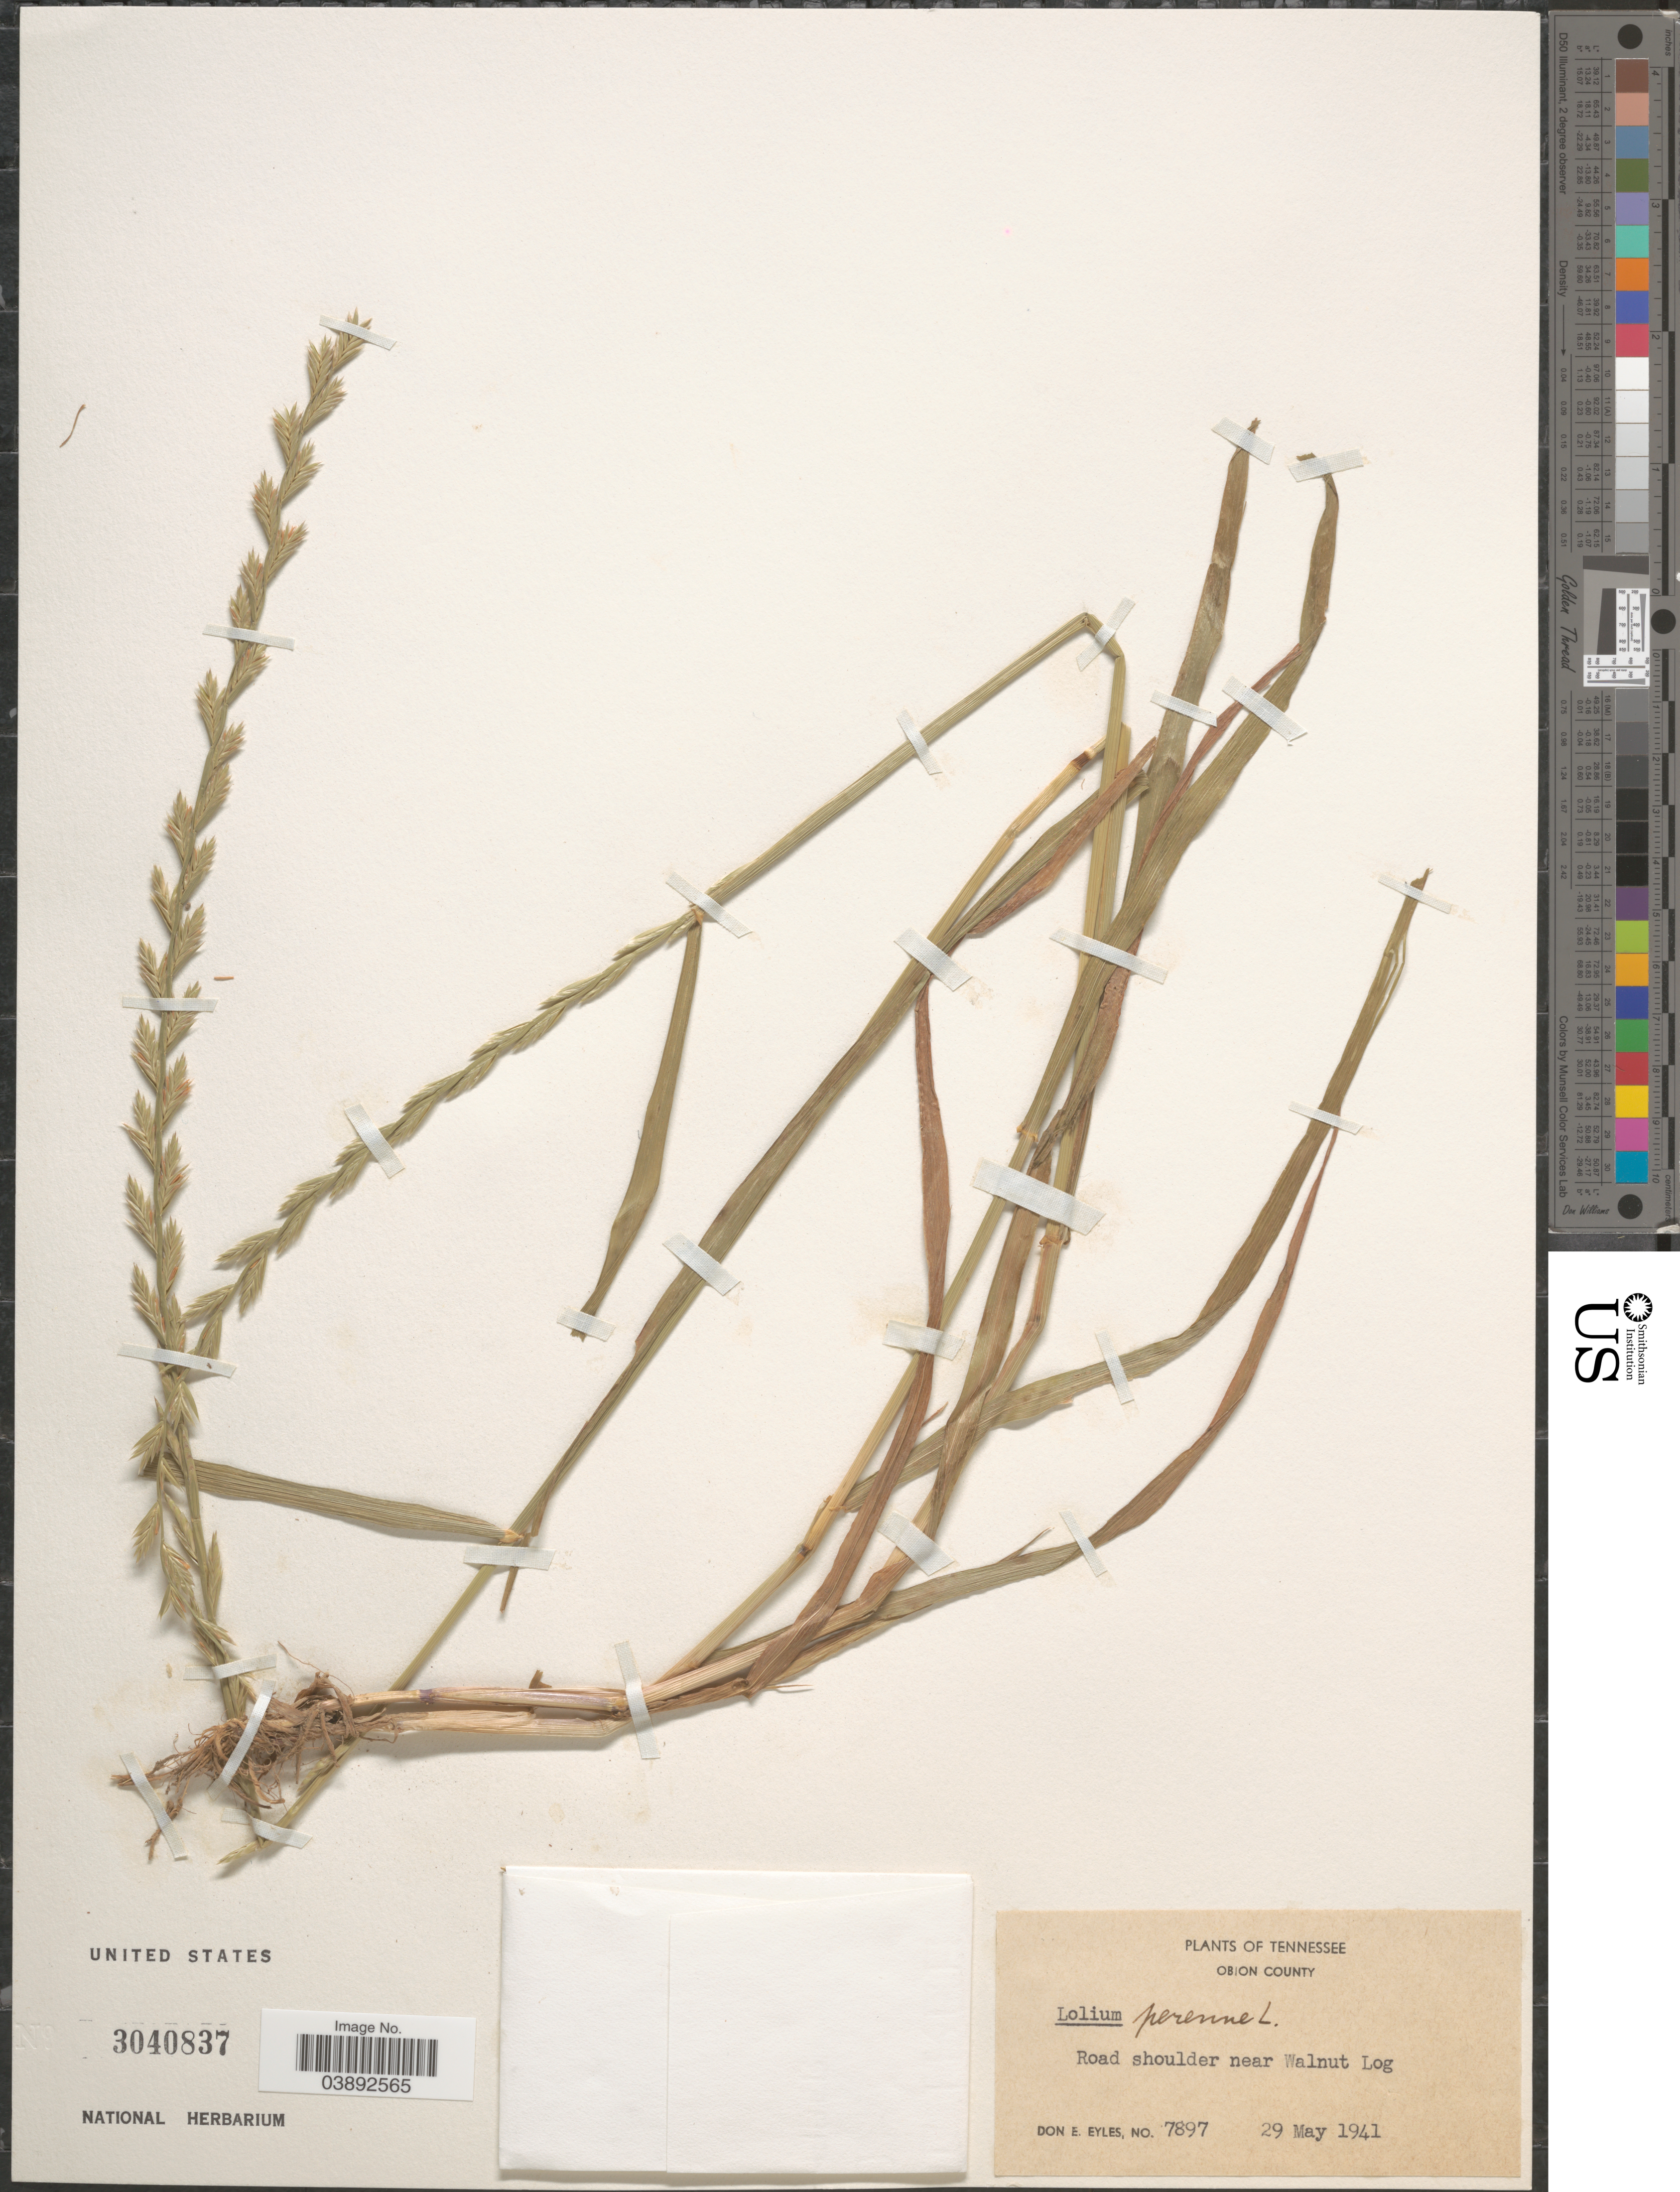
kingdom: Plantae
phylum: Tracheophyta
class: Liliopsida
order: Poales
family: Poaceae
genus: Lolium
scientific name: Lolium perenne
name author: L.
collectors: D. Eyles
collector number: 7897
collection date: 1941-05-29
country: United States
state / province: Tennessee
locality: Obion County. Road shoulder near Walnut Log.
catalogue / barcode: US 3040837